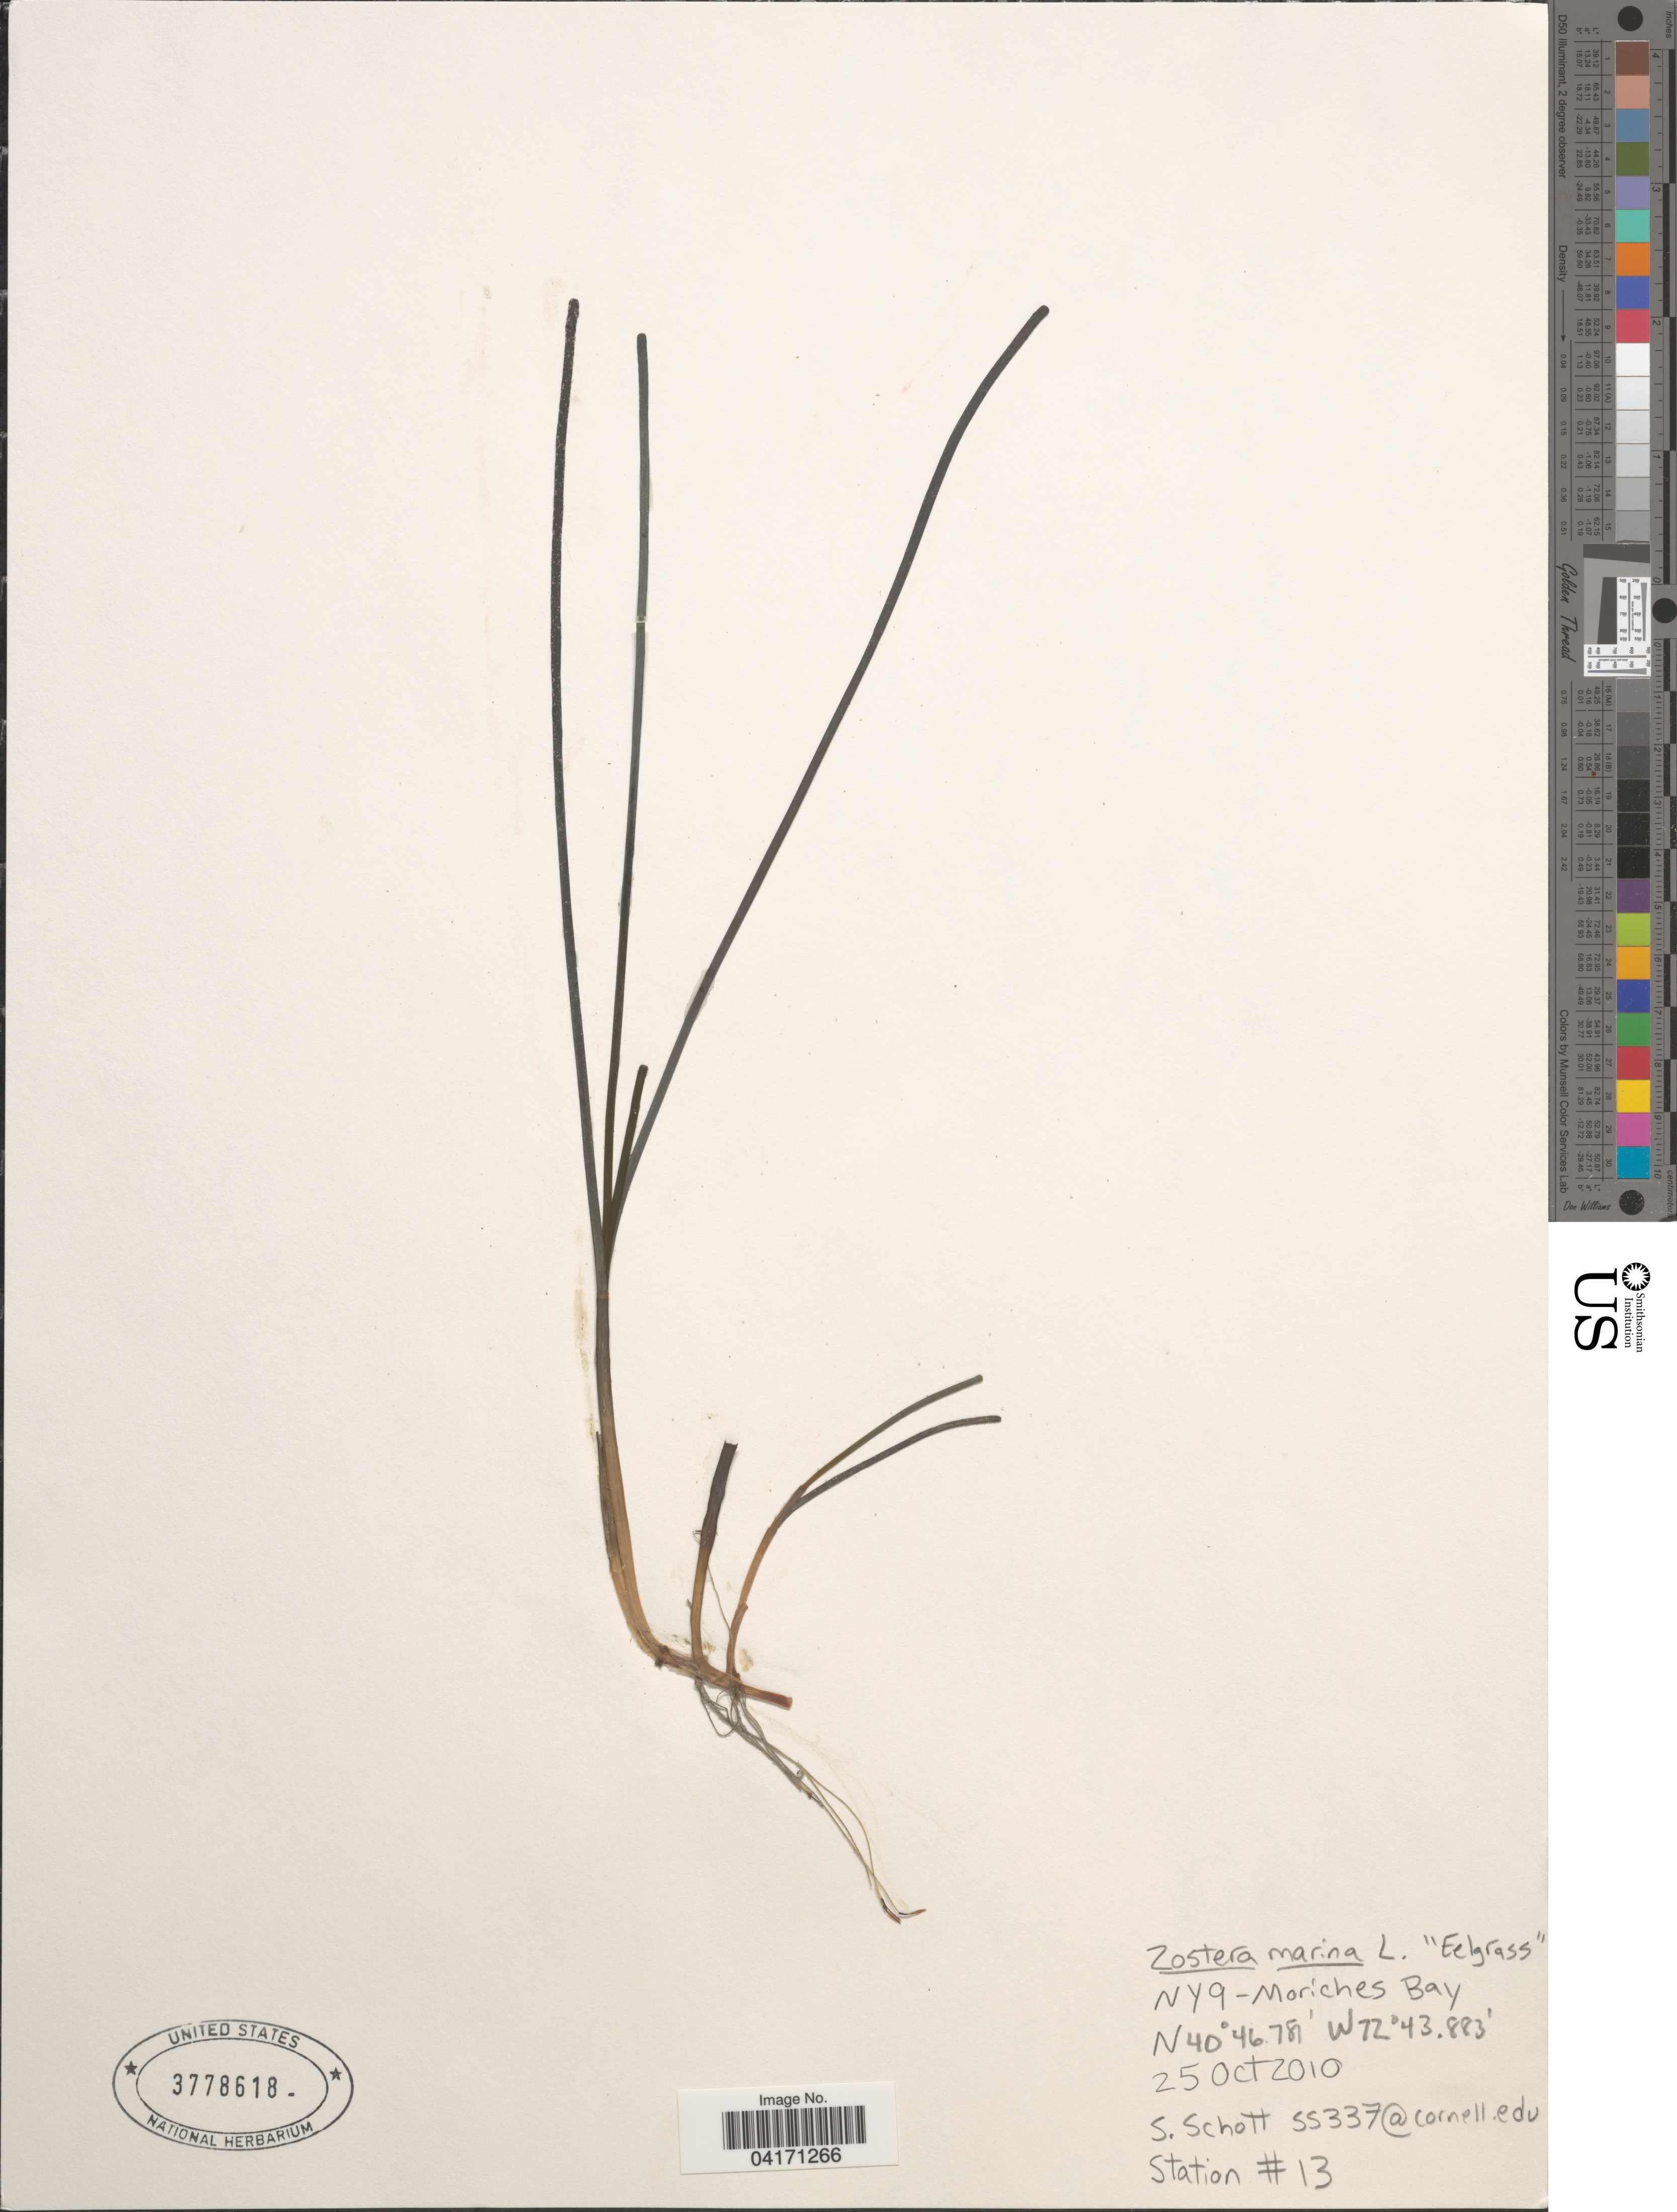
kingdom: Plantae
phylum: Tracheophyta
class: Liliopsida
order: Alismatales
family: Zosteraceae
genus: Zostera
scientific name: Zostera marina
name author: L.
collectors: S. Schott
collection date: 2010-10-25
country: United States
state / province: New York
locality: NY9 - Moriches Bay. Station #13.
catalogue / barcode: US 3778618